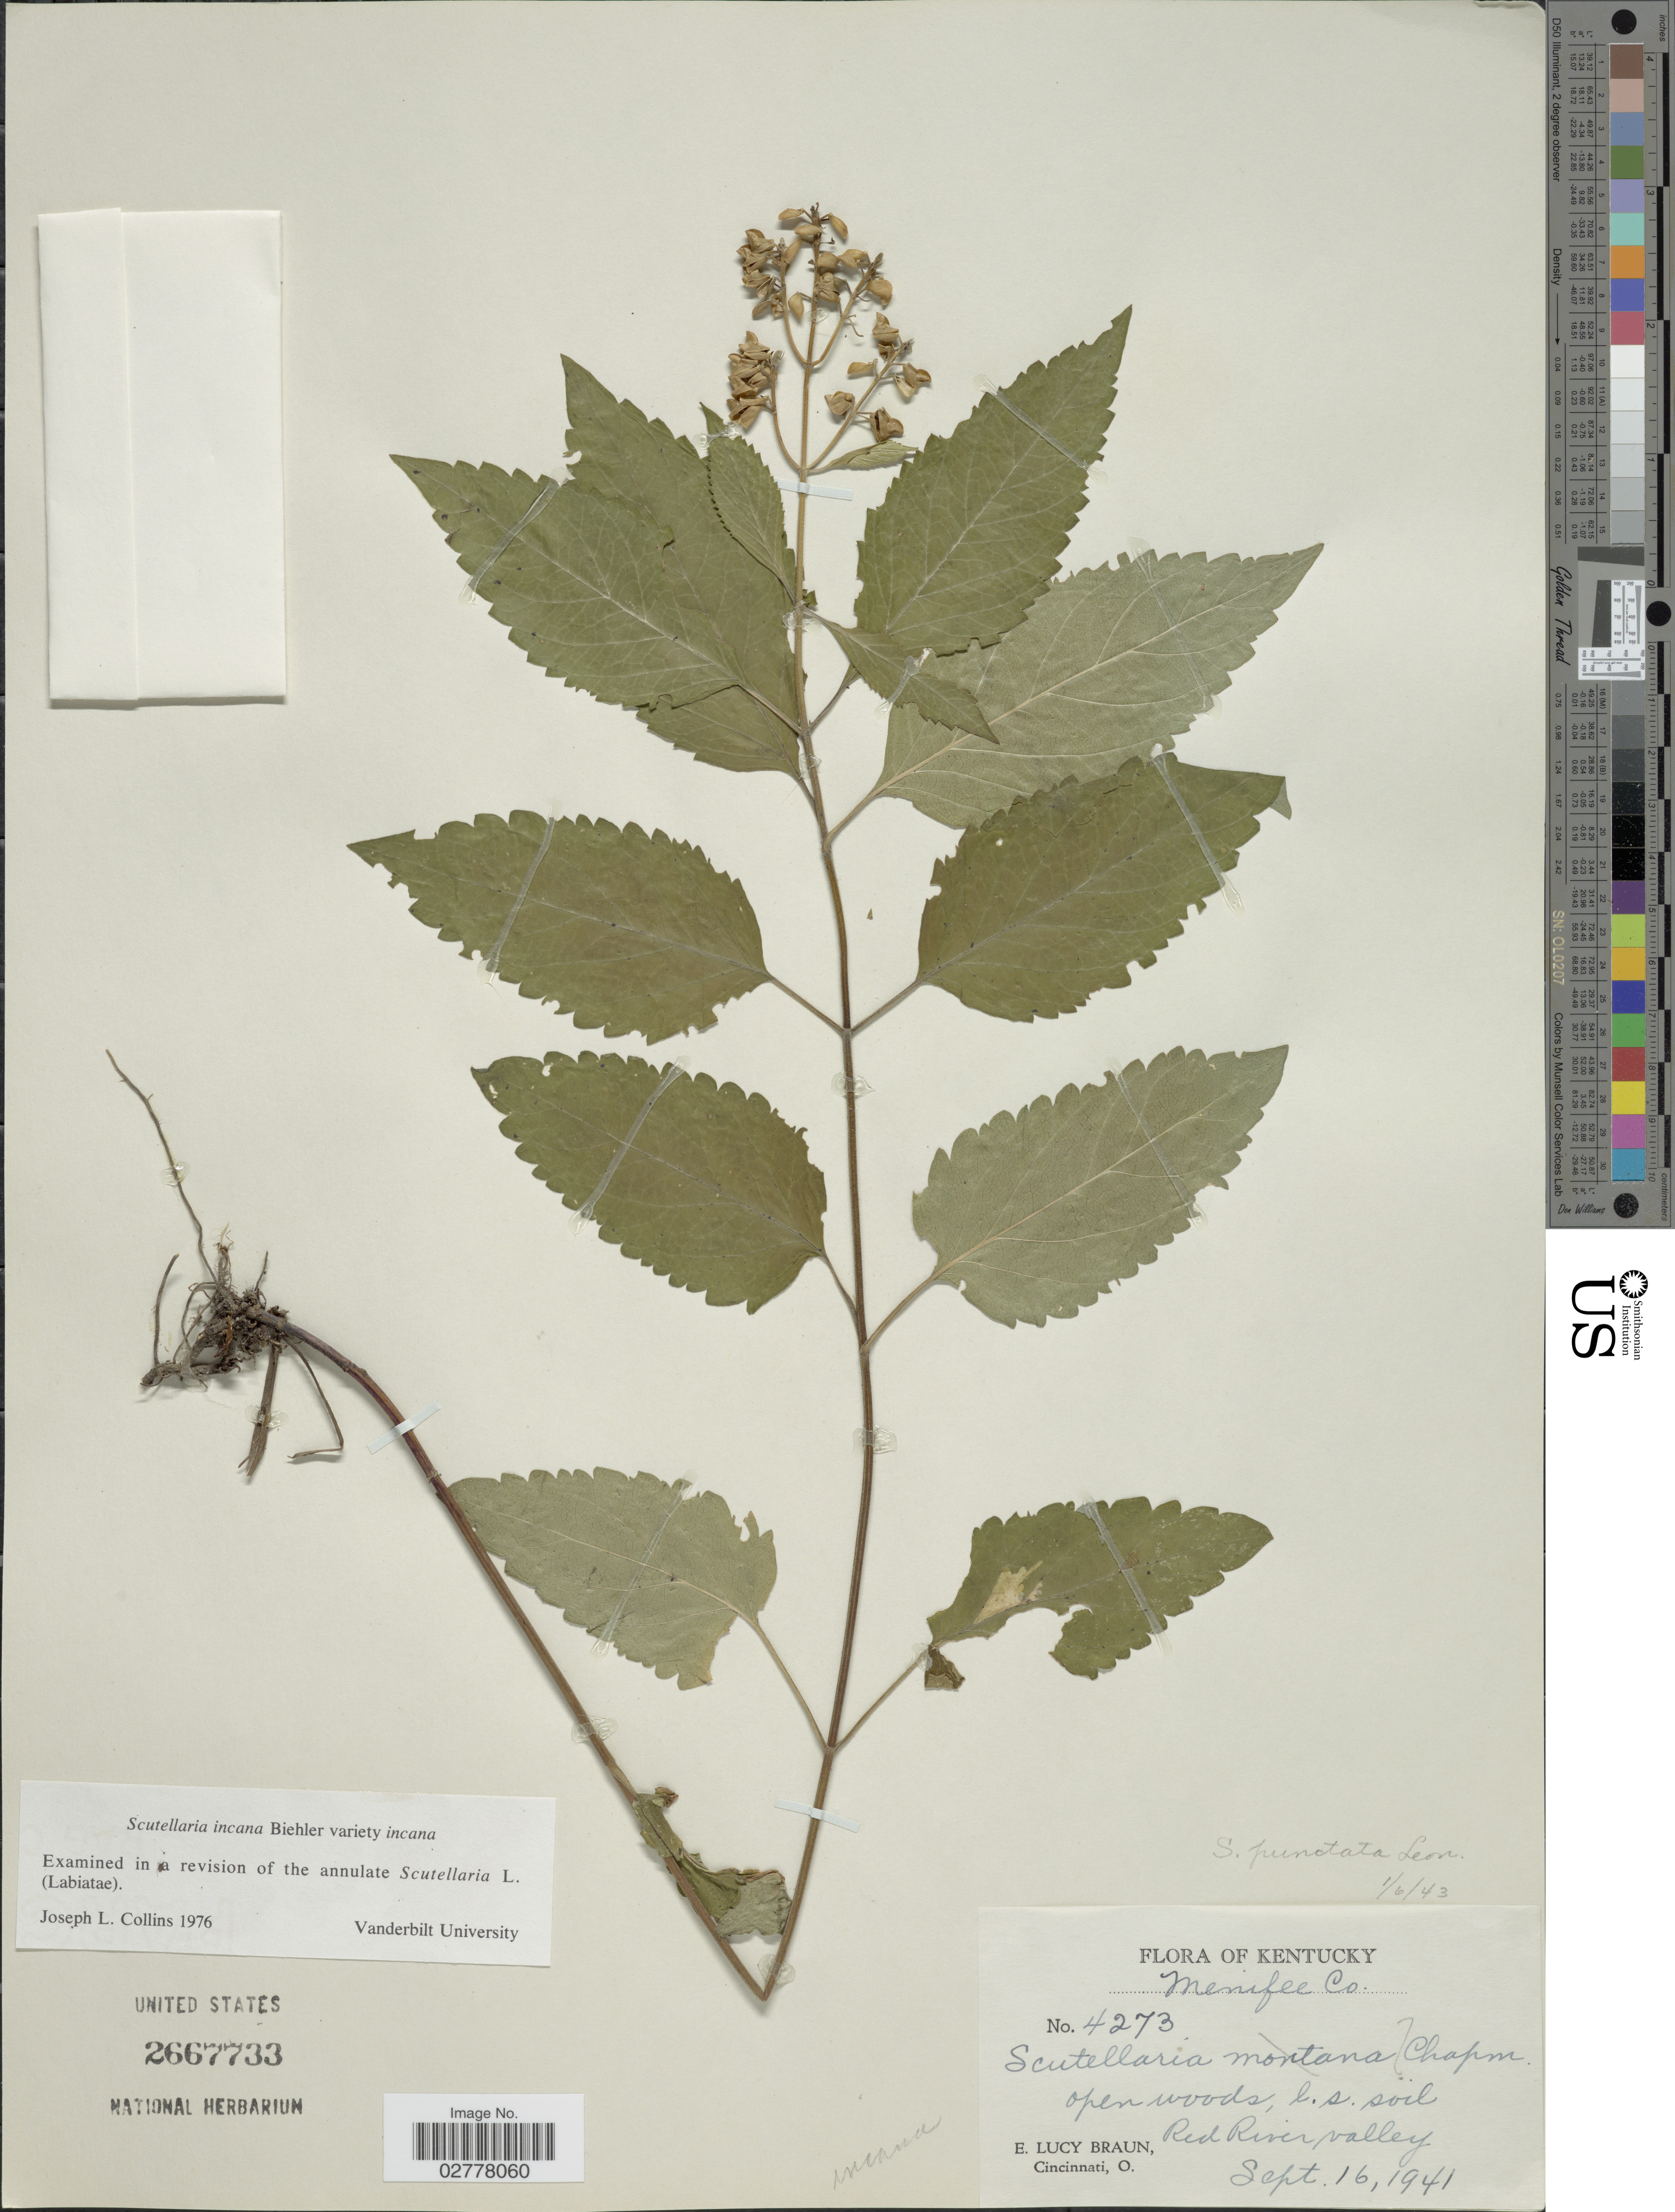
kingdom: Plantae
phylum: Tracheophyta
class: Magnoliopsida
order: Lamiales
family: Lamiaceae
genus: Scutellaria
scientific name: Scutellaria incana var. incana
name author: Biehler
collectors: E. L. Braun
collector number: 4273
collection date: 1941-09-16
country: United States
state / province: Kentucky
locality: Menifee Co. Open woods, l.s. soil Red River valley.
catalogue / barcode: US 2667733